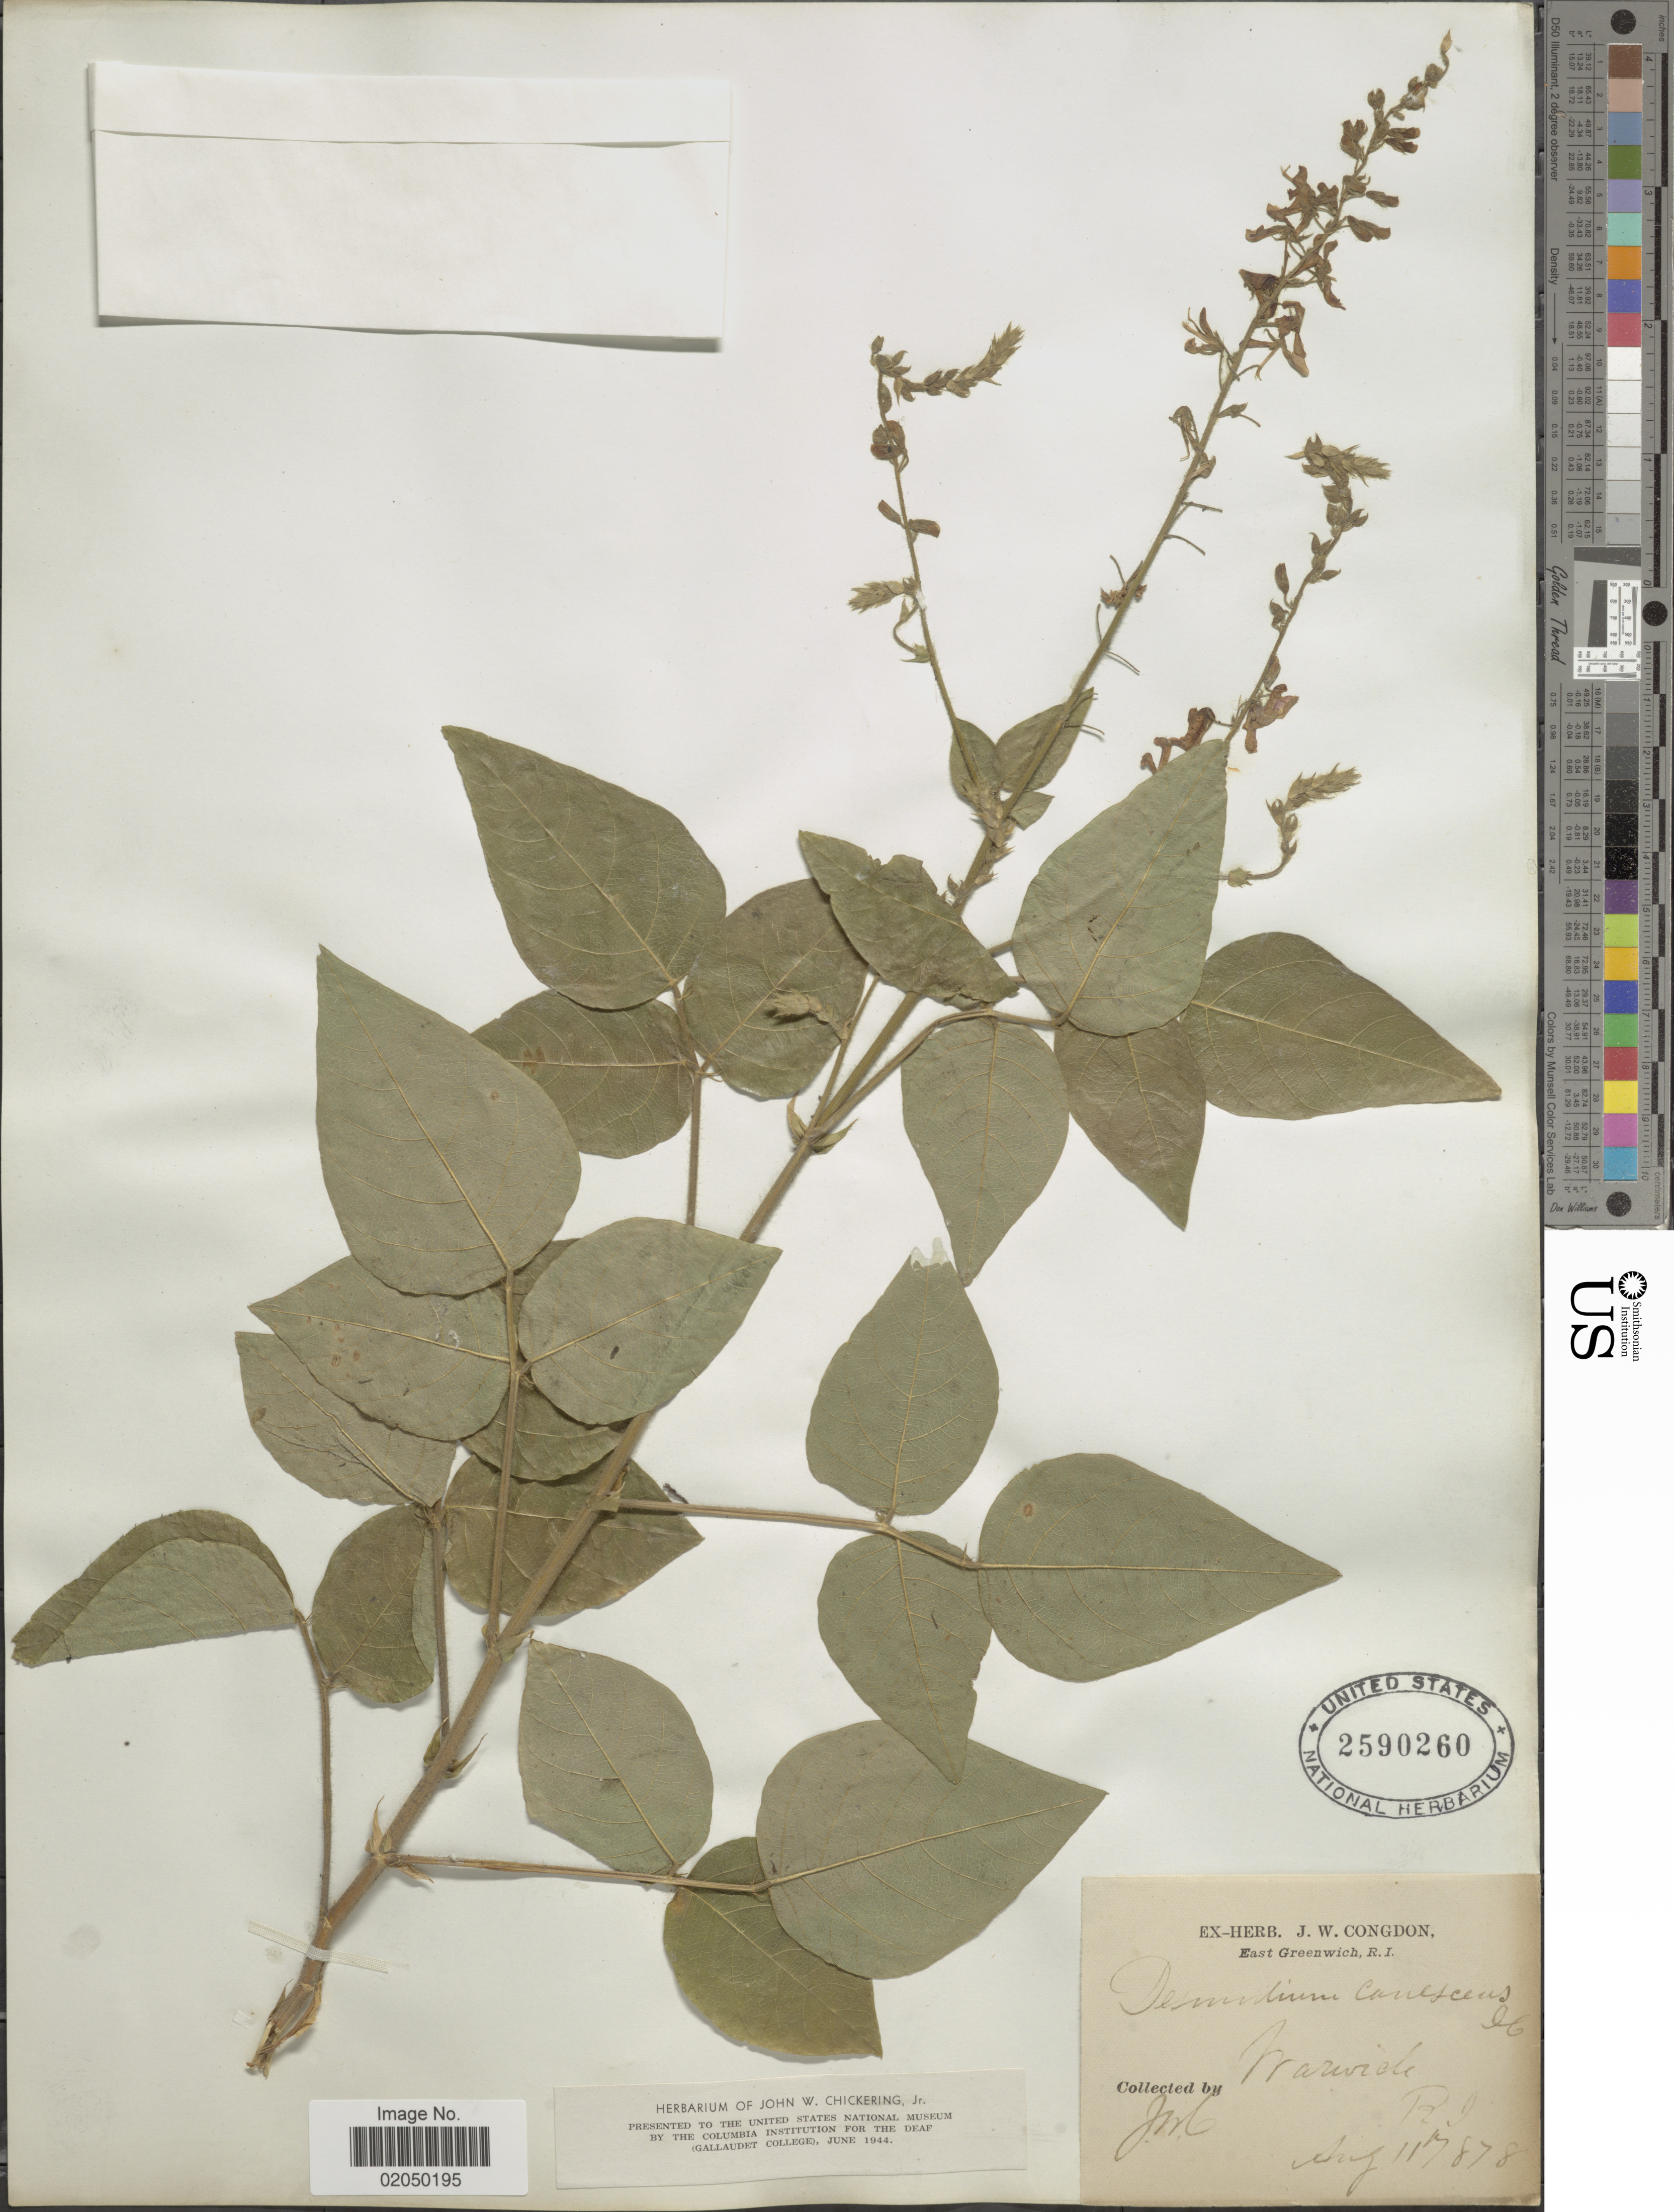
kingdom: Plantae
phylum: Tracheophyta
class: Magnoliopsida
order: Fabales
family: Fabaceae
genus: Desmodium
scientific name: Desmodium canescens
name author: (L.) DC.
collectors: J. W. Congdon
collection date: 1878-08-11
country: United States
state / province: Rhode Island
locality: Warwick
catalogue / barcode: US 2590260